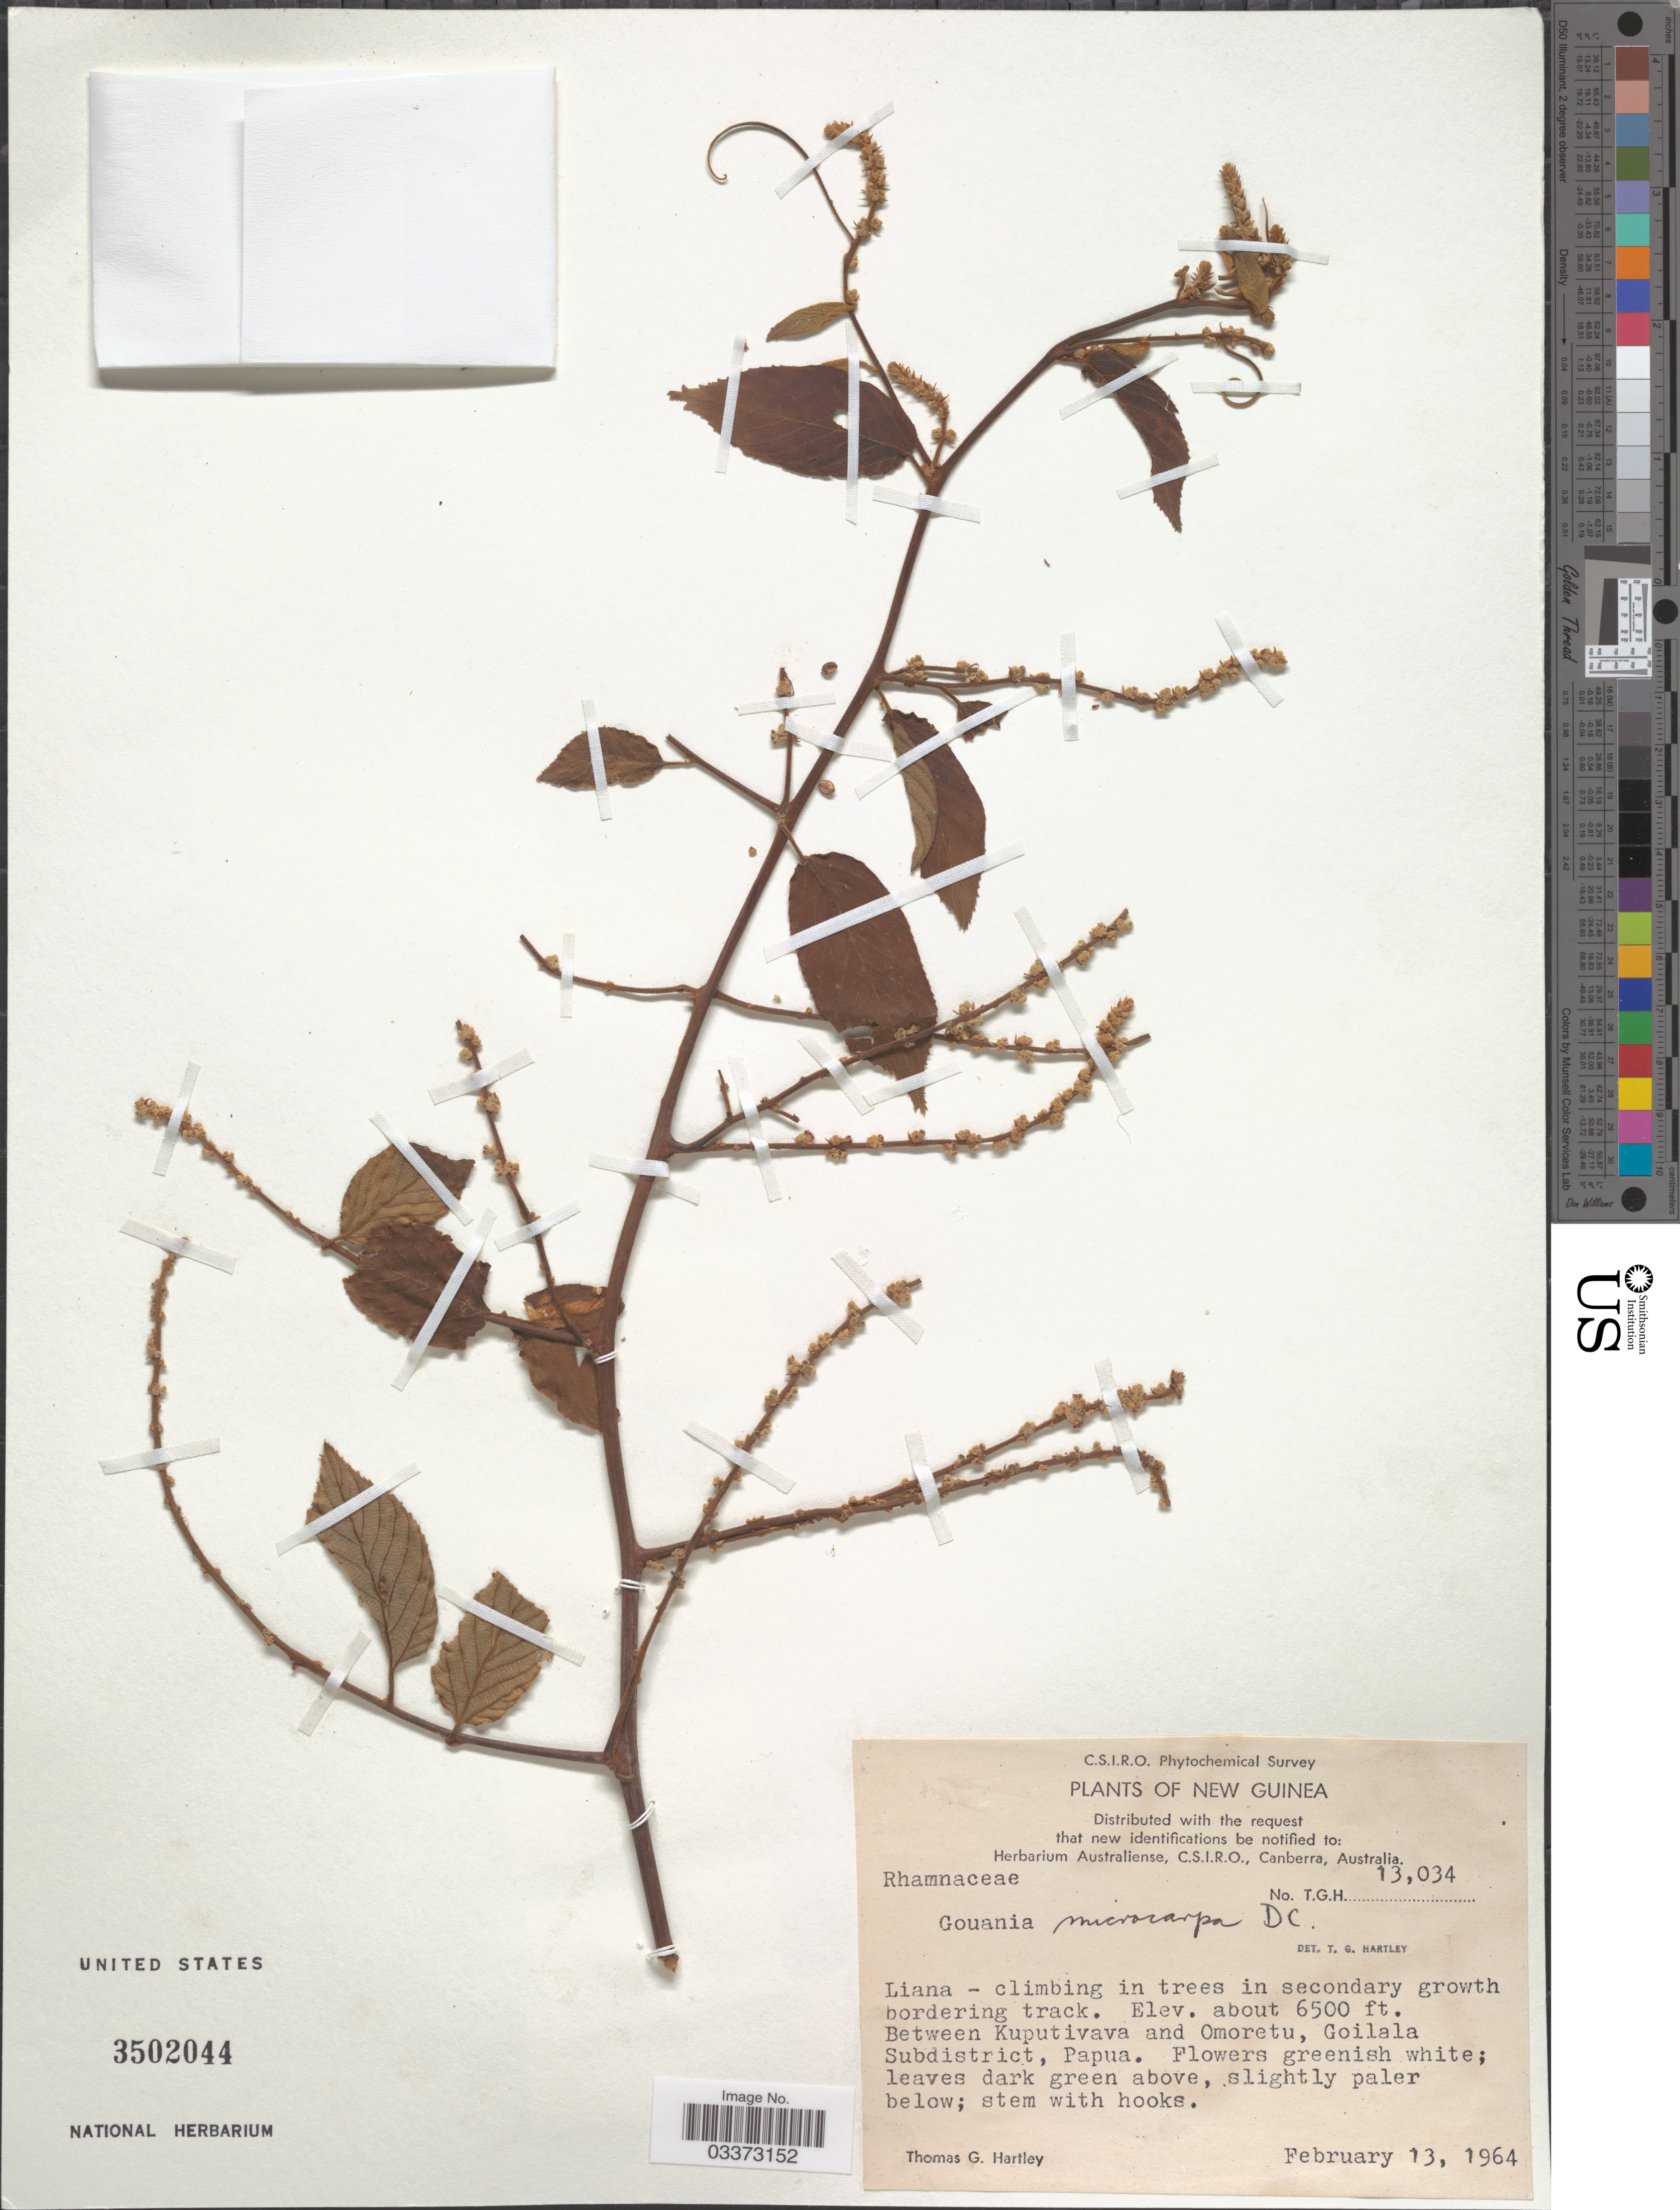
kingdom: Plantae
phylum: Tracheophyta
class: Magnoliopsida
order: Rosales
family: Rhamnaceae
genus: Gouania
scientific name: Gouania microcarpa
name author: DC.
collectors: T. Hartley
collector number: T.G.H. 13034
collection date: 1964-02-13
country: Papua New Guinea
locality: New Guinea. Between Kuputivava and Omoretu, Goilala Subdistrict, Papua.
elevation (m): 1981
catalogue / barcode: US 3502044